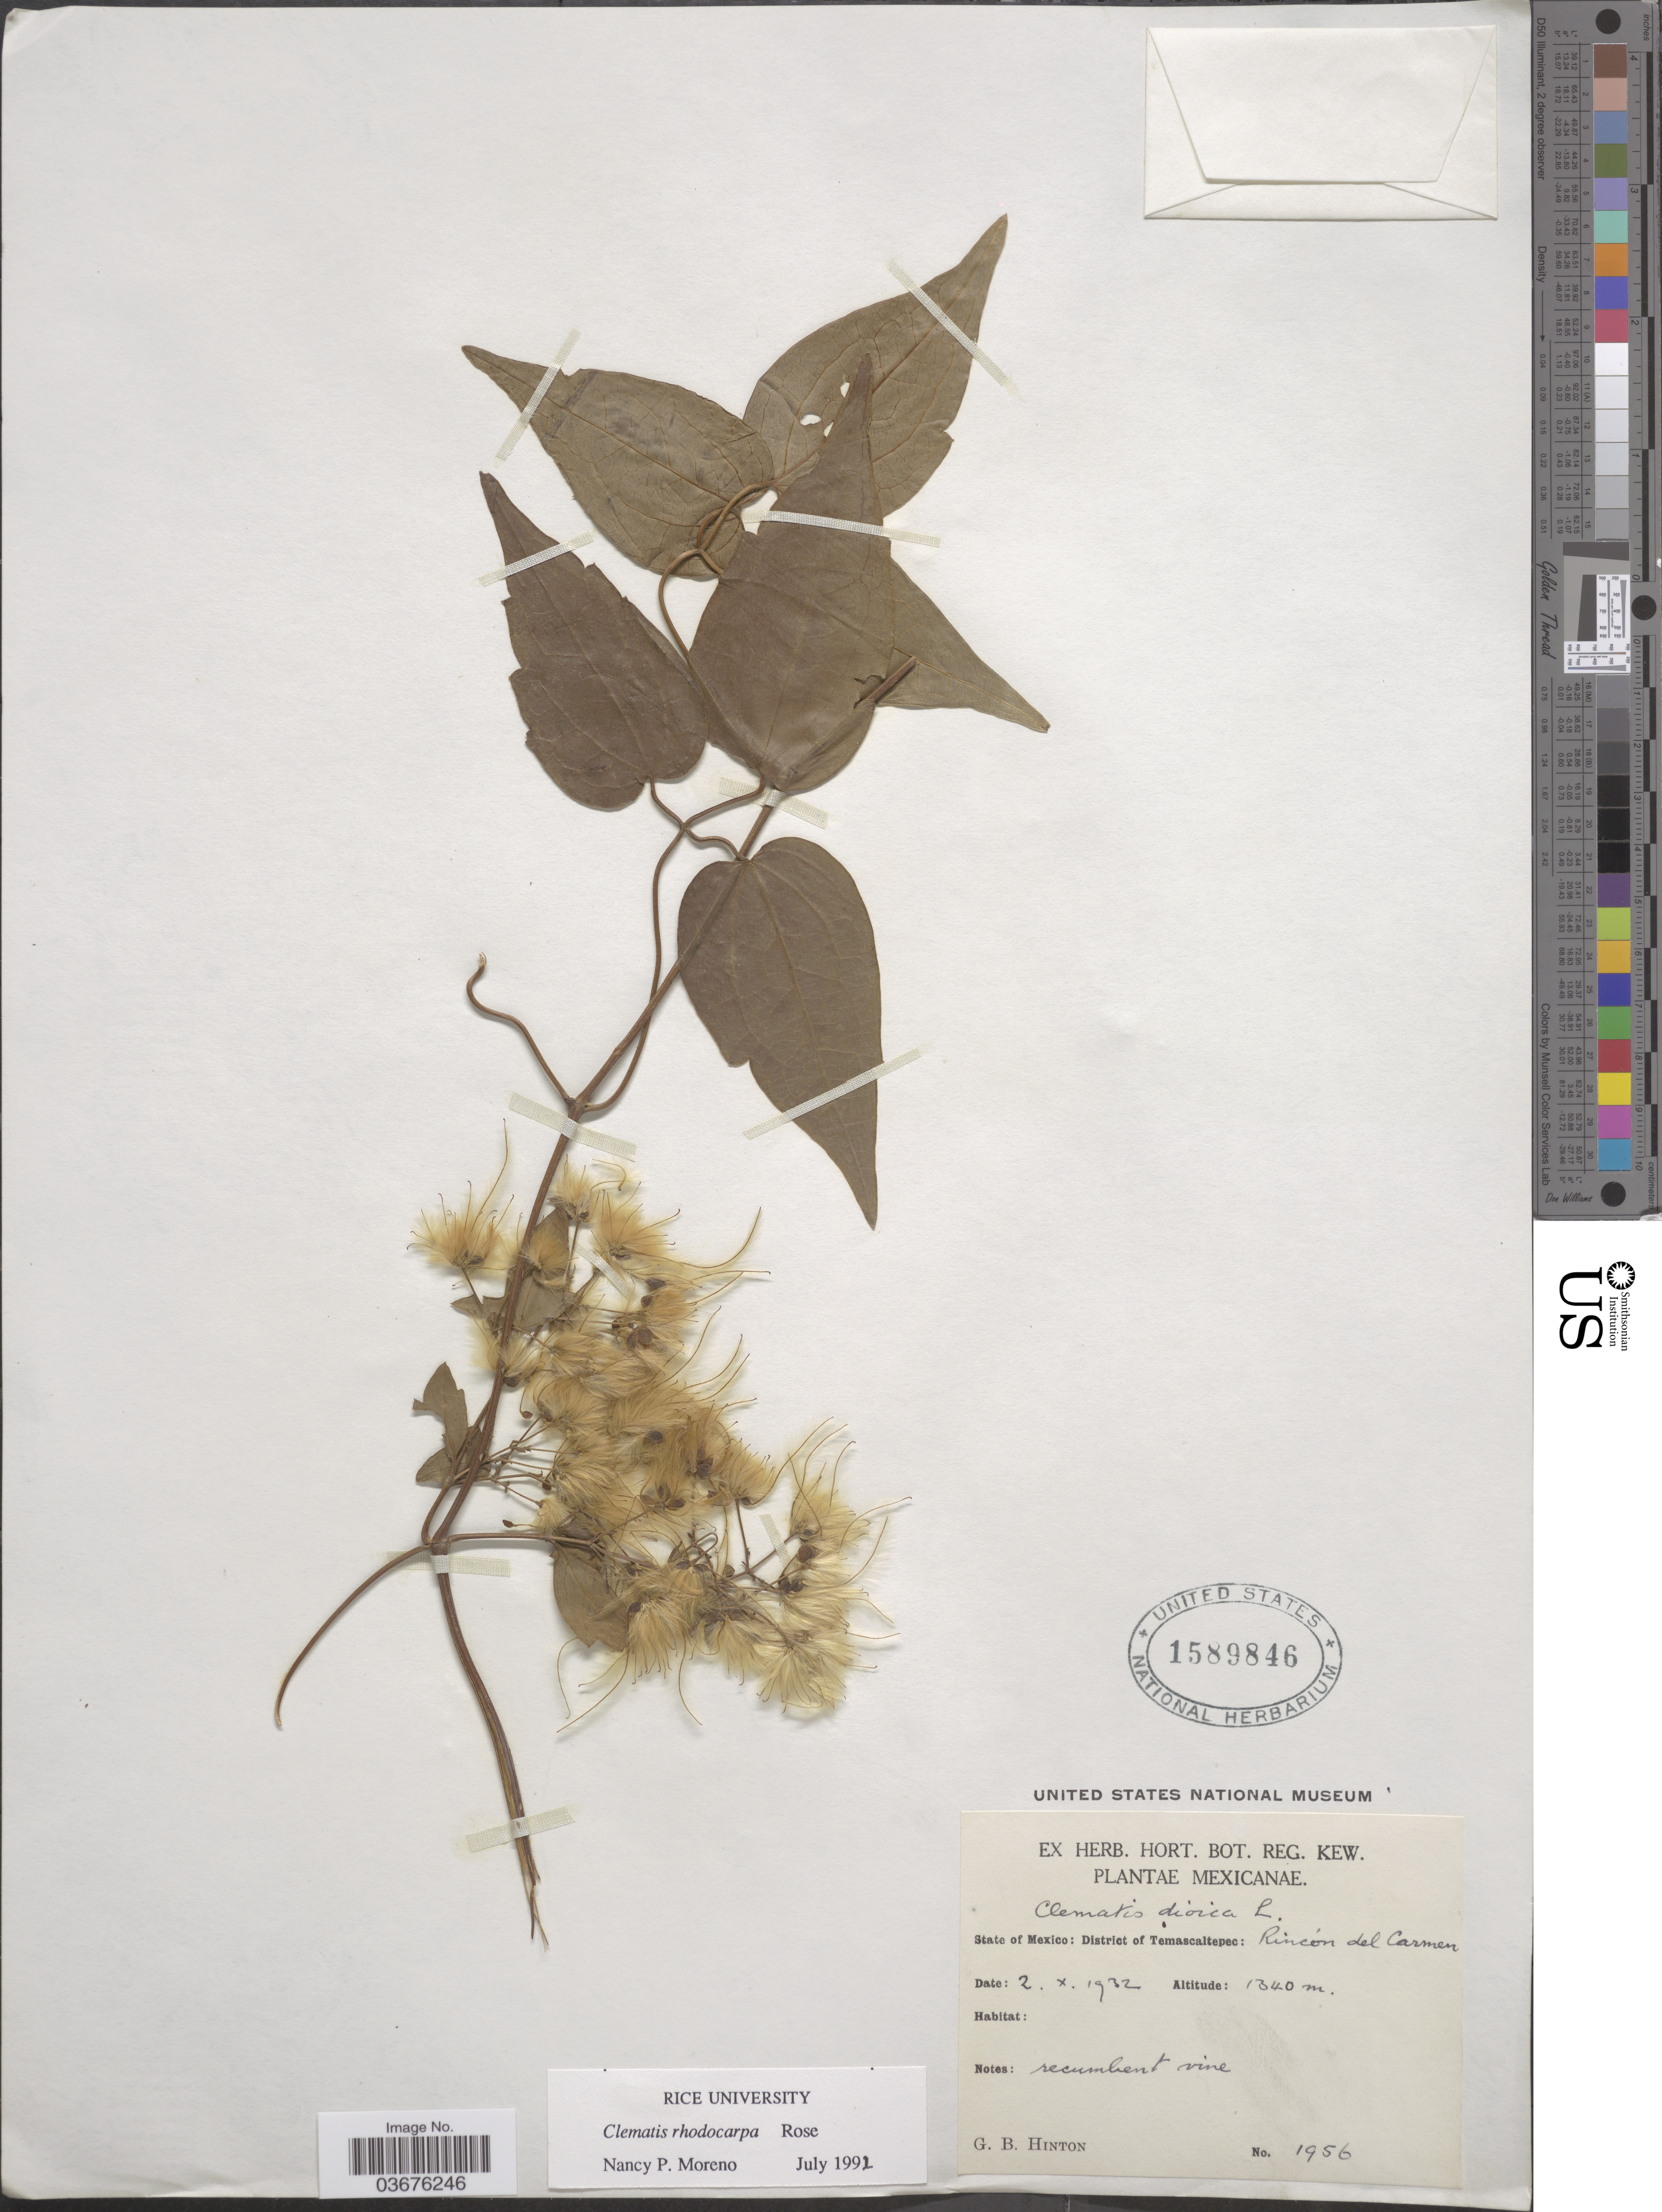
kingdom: Plantae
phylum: Tracheophyta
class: Magnoliopsida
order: Ranunculales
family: Ranunculaceae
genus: Clematis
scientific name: Clematis rhodocarpa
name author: Rose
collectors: G. B. Hinton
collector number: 1956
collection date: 1932-10-02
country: Mexico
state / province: México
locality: District of Temascaltepec: Rincón del Carmen.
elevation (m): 1340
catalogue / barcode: US 1589846